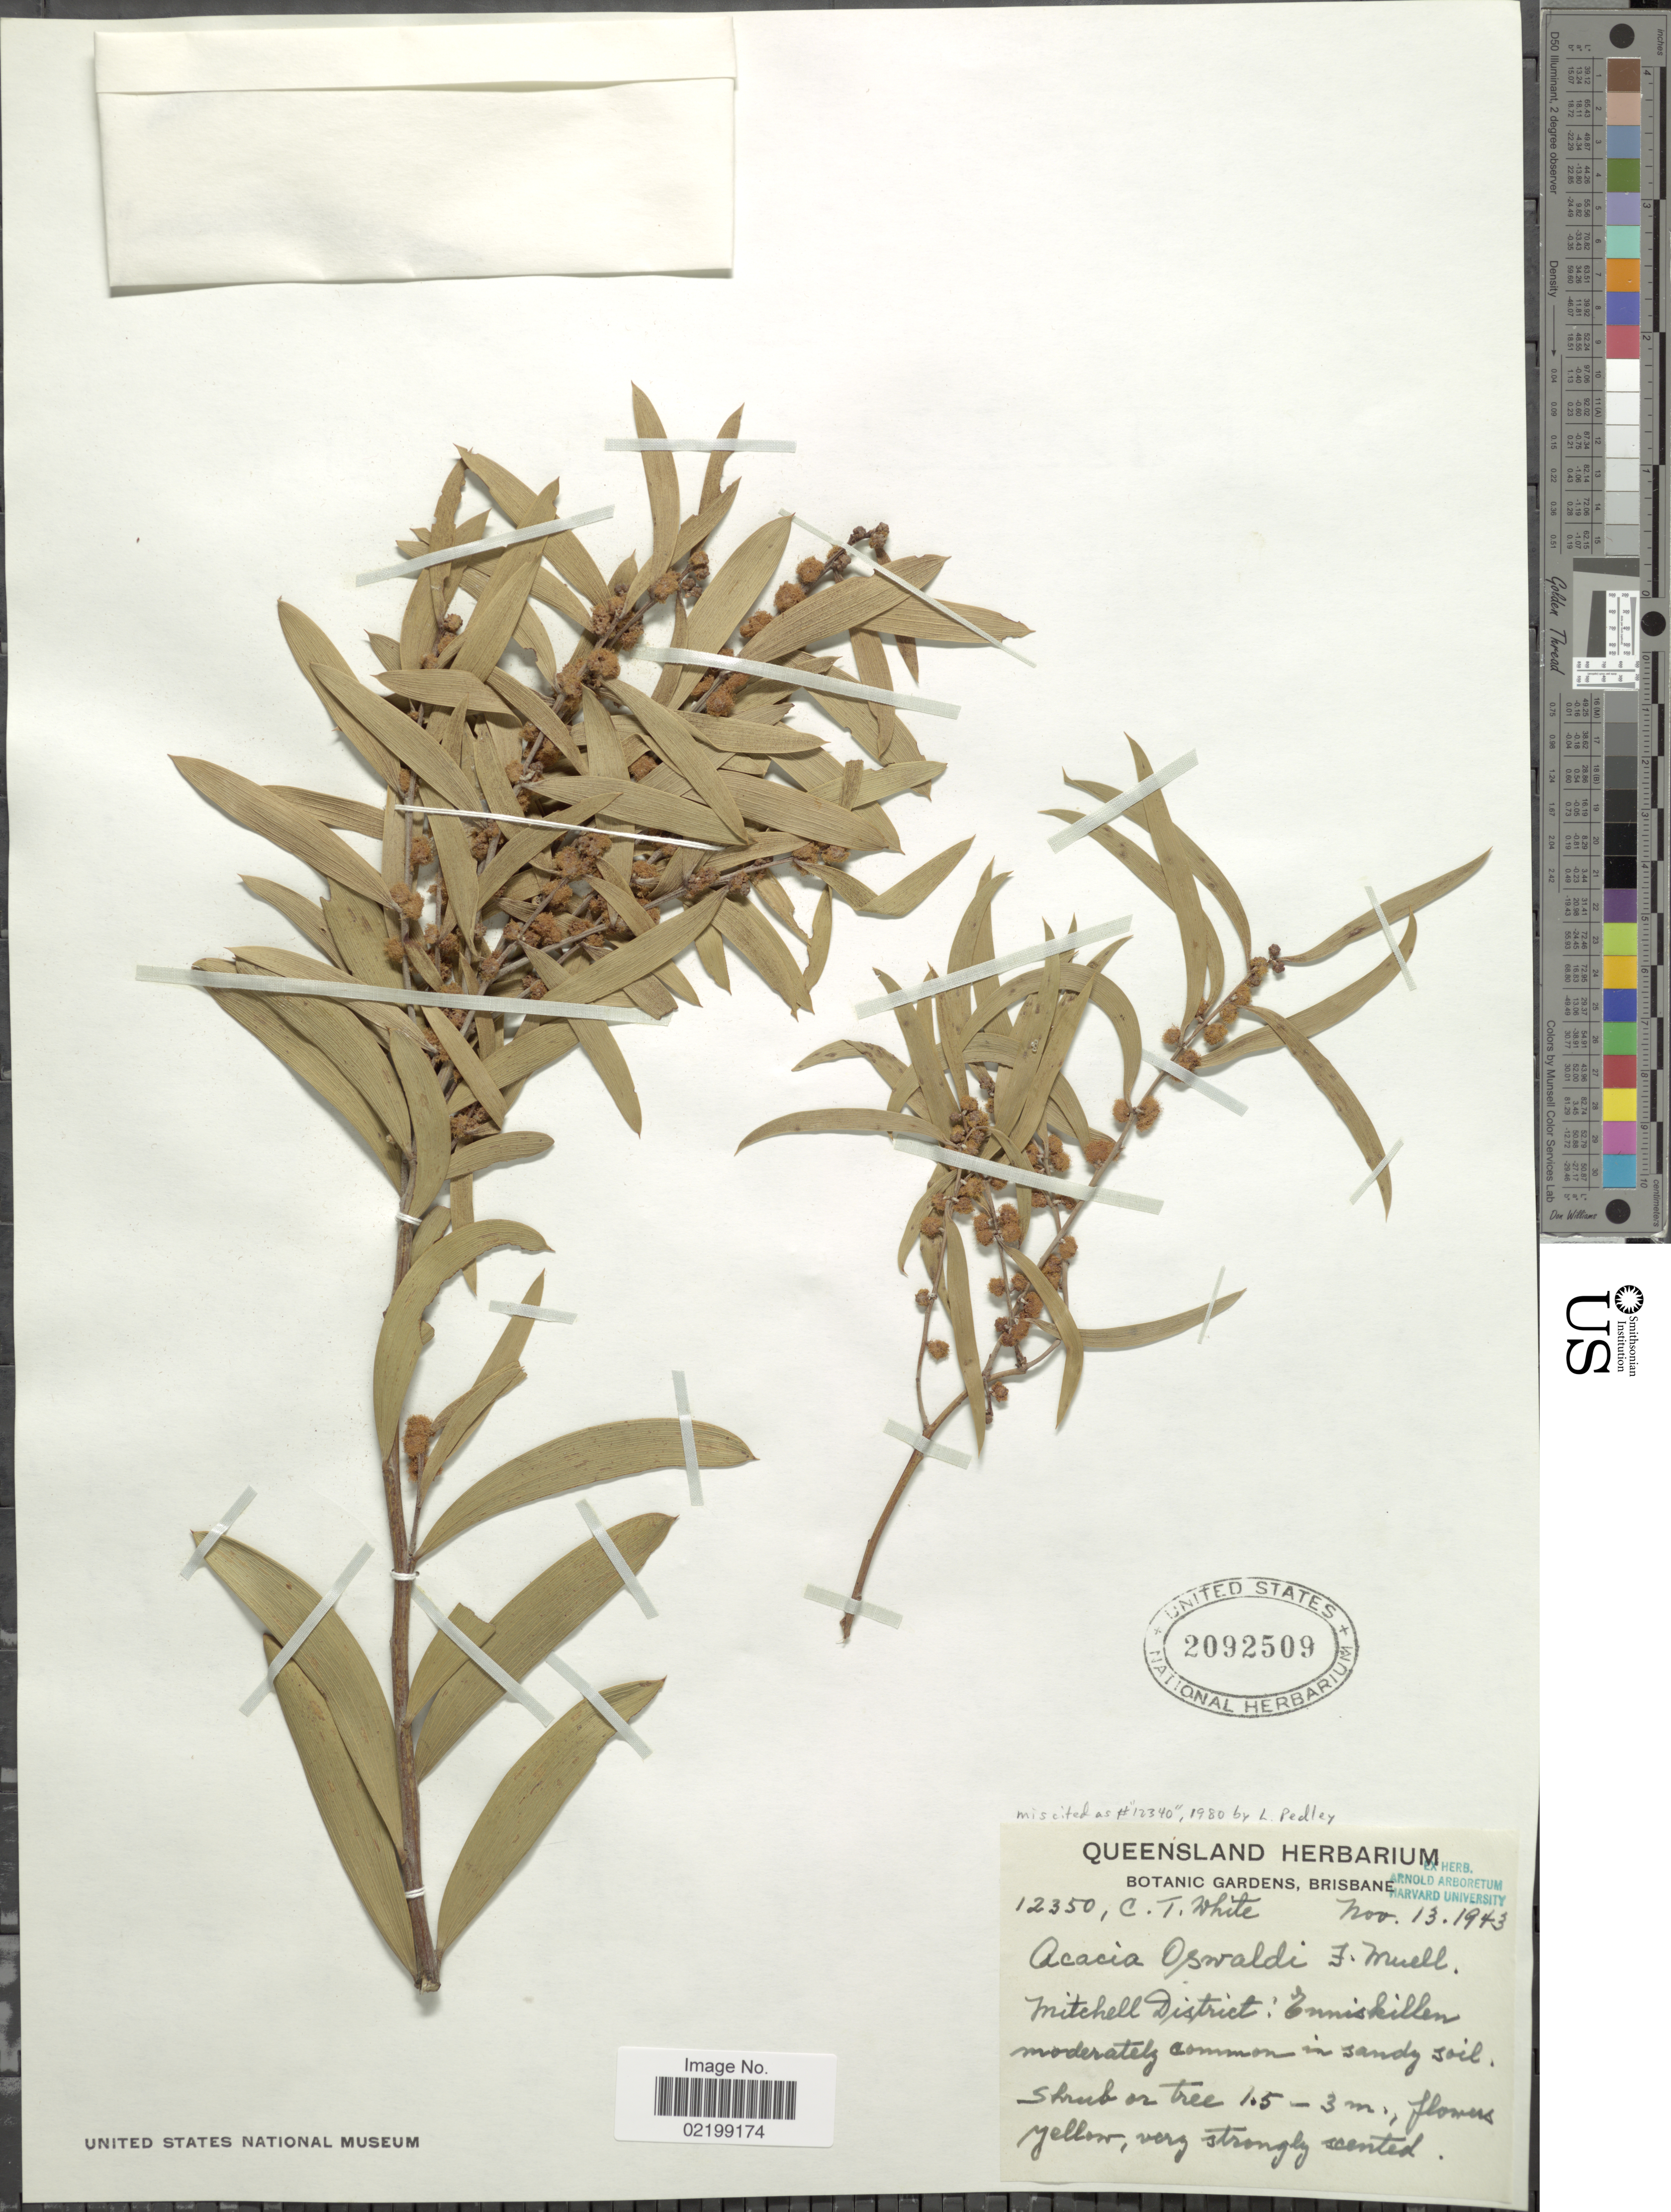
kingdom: Plantae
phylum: Tracheophyta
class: Magnoliopsida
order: Fabales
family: Fabaceae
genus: Acacia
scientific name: Acacia oswaldii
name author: F. Muell.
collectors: C. T. White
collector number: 12350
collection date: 1943-11-13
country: Australia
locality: Mitchell District: Enniskillen modertely common in sandy soil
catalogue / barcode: US 2092509